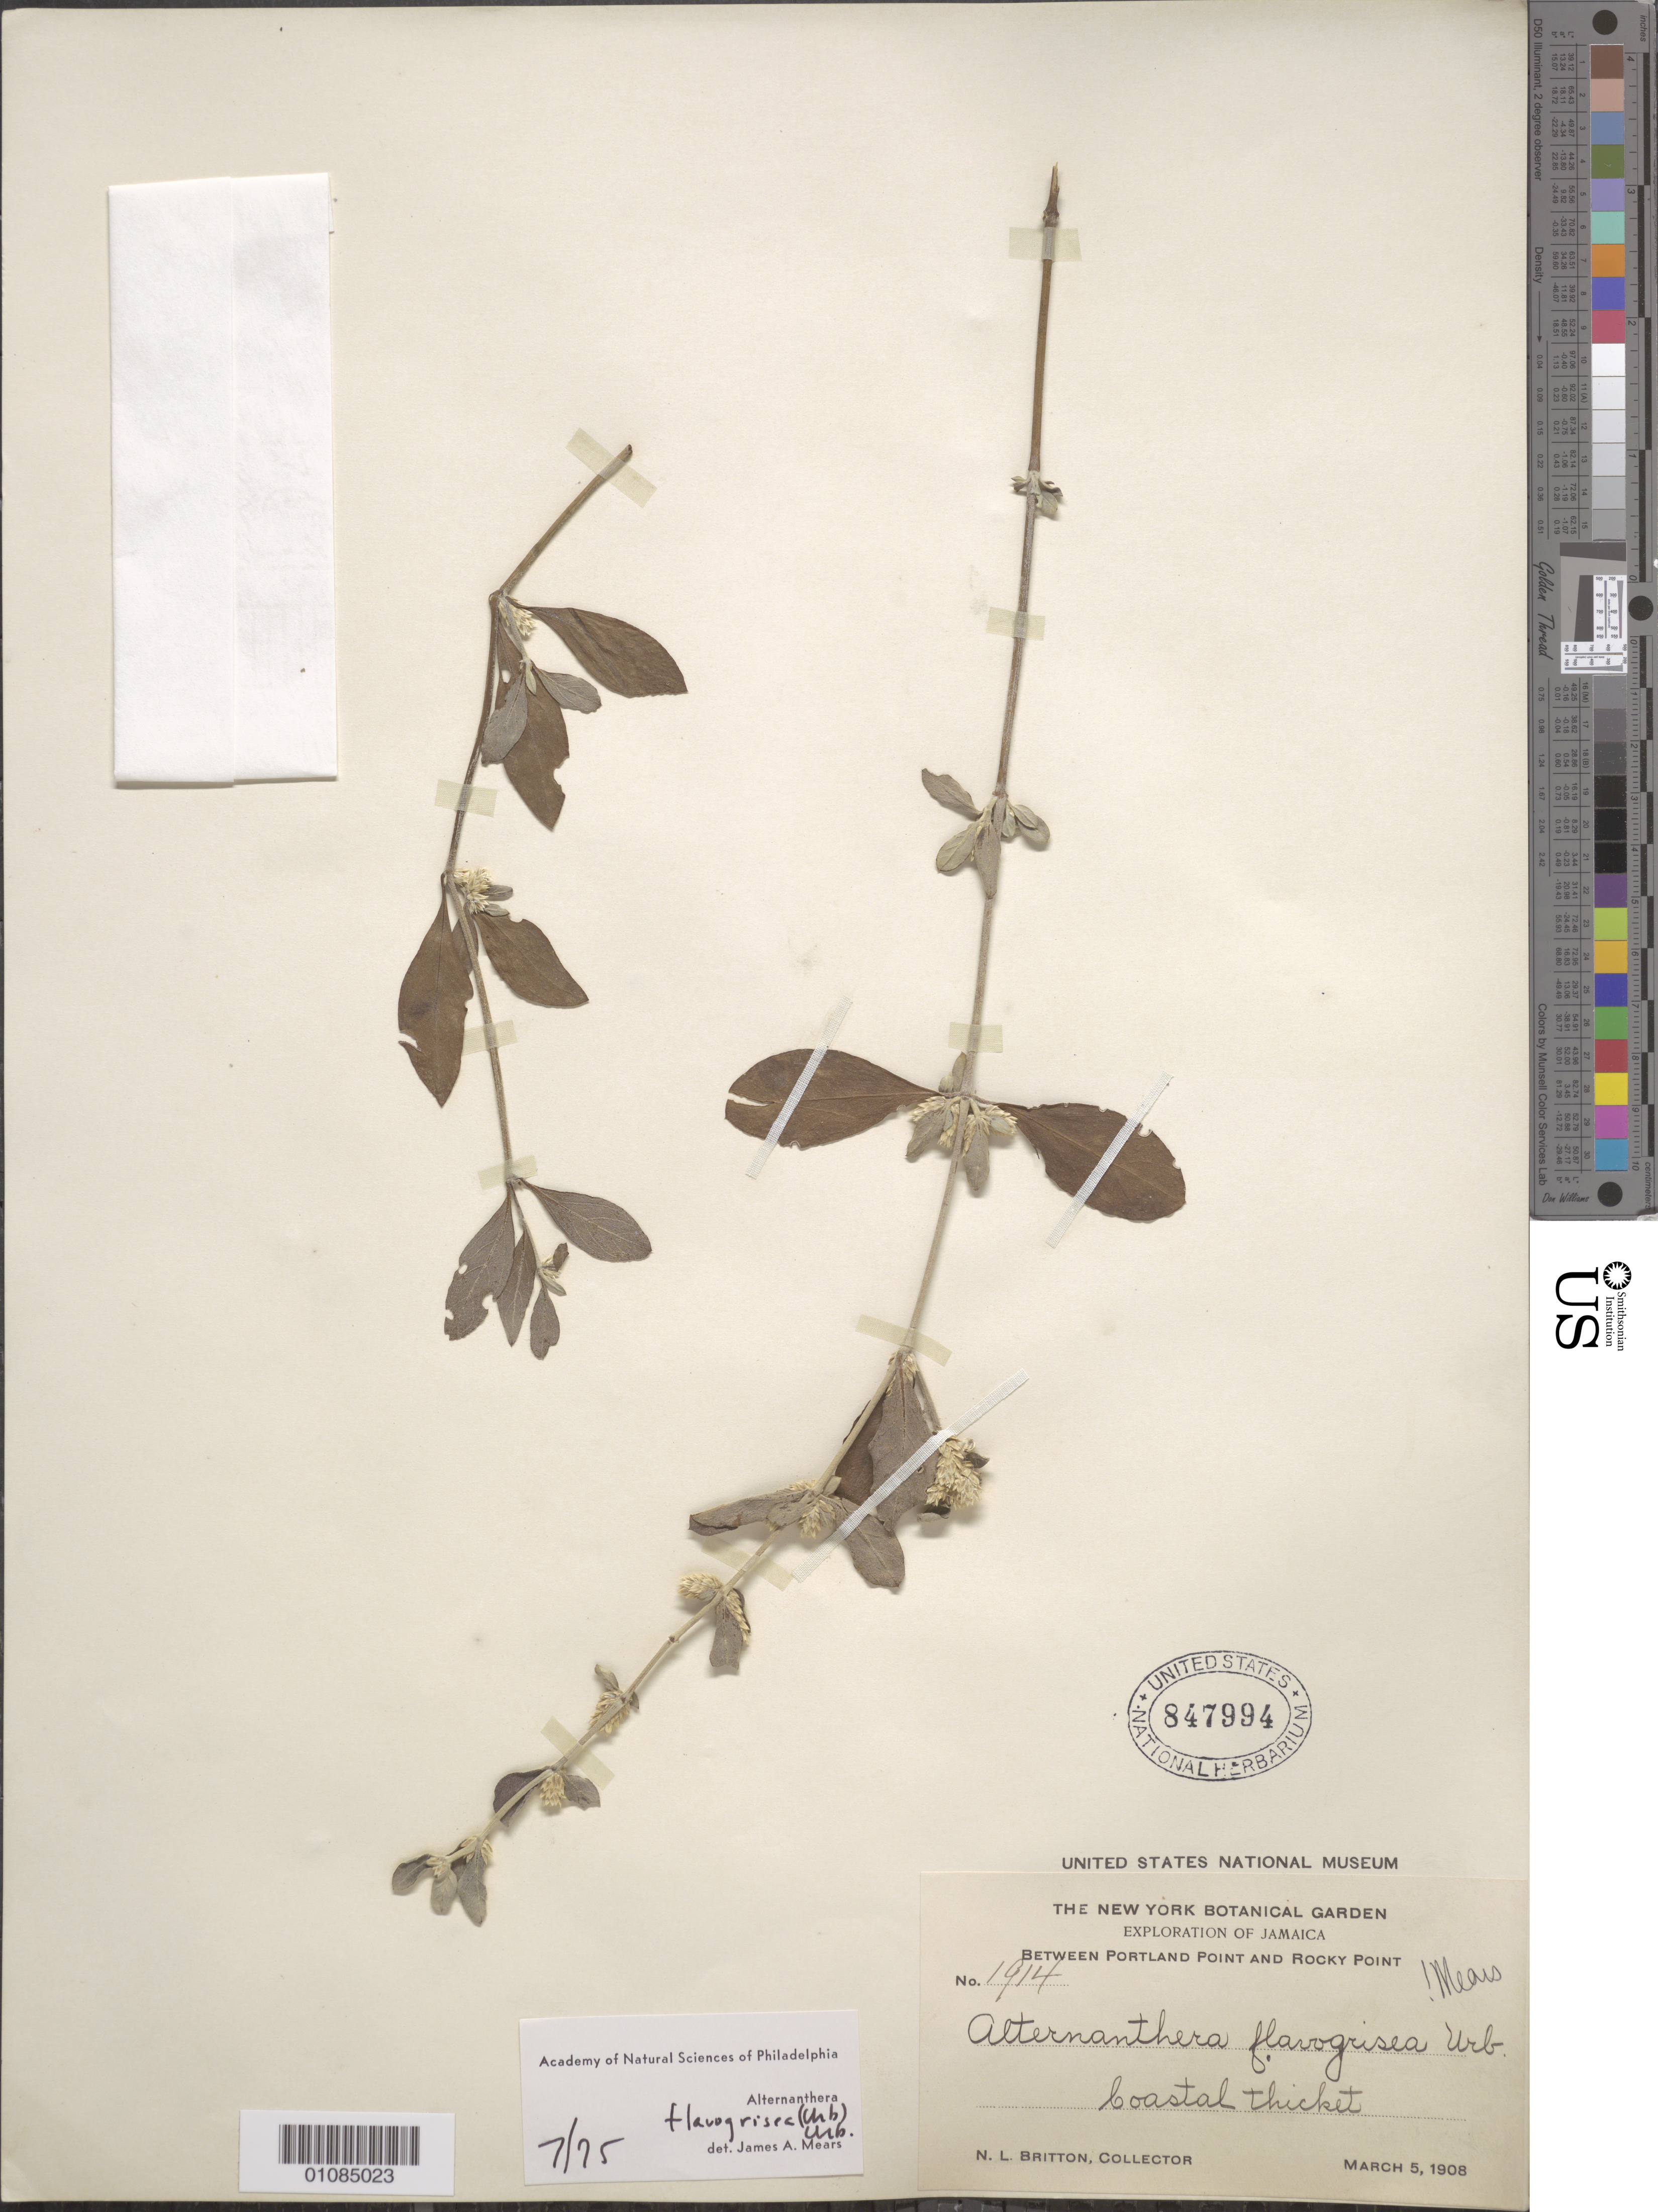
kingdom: Plantae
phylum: Tracheophyta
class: Magnoliopsida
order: Caryophyllales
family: Amaranthaceae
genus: Alternanthera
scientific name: Alternanthera flavogrisea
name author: Urb.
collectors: N. Britton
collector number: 1914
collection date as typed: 05 Mar 1908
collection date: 1908-03-05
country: Jamaica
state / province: Clarendon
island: Jamaica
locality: Between Portland Point and Rocky Point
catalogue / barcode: US 847994